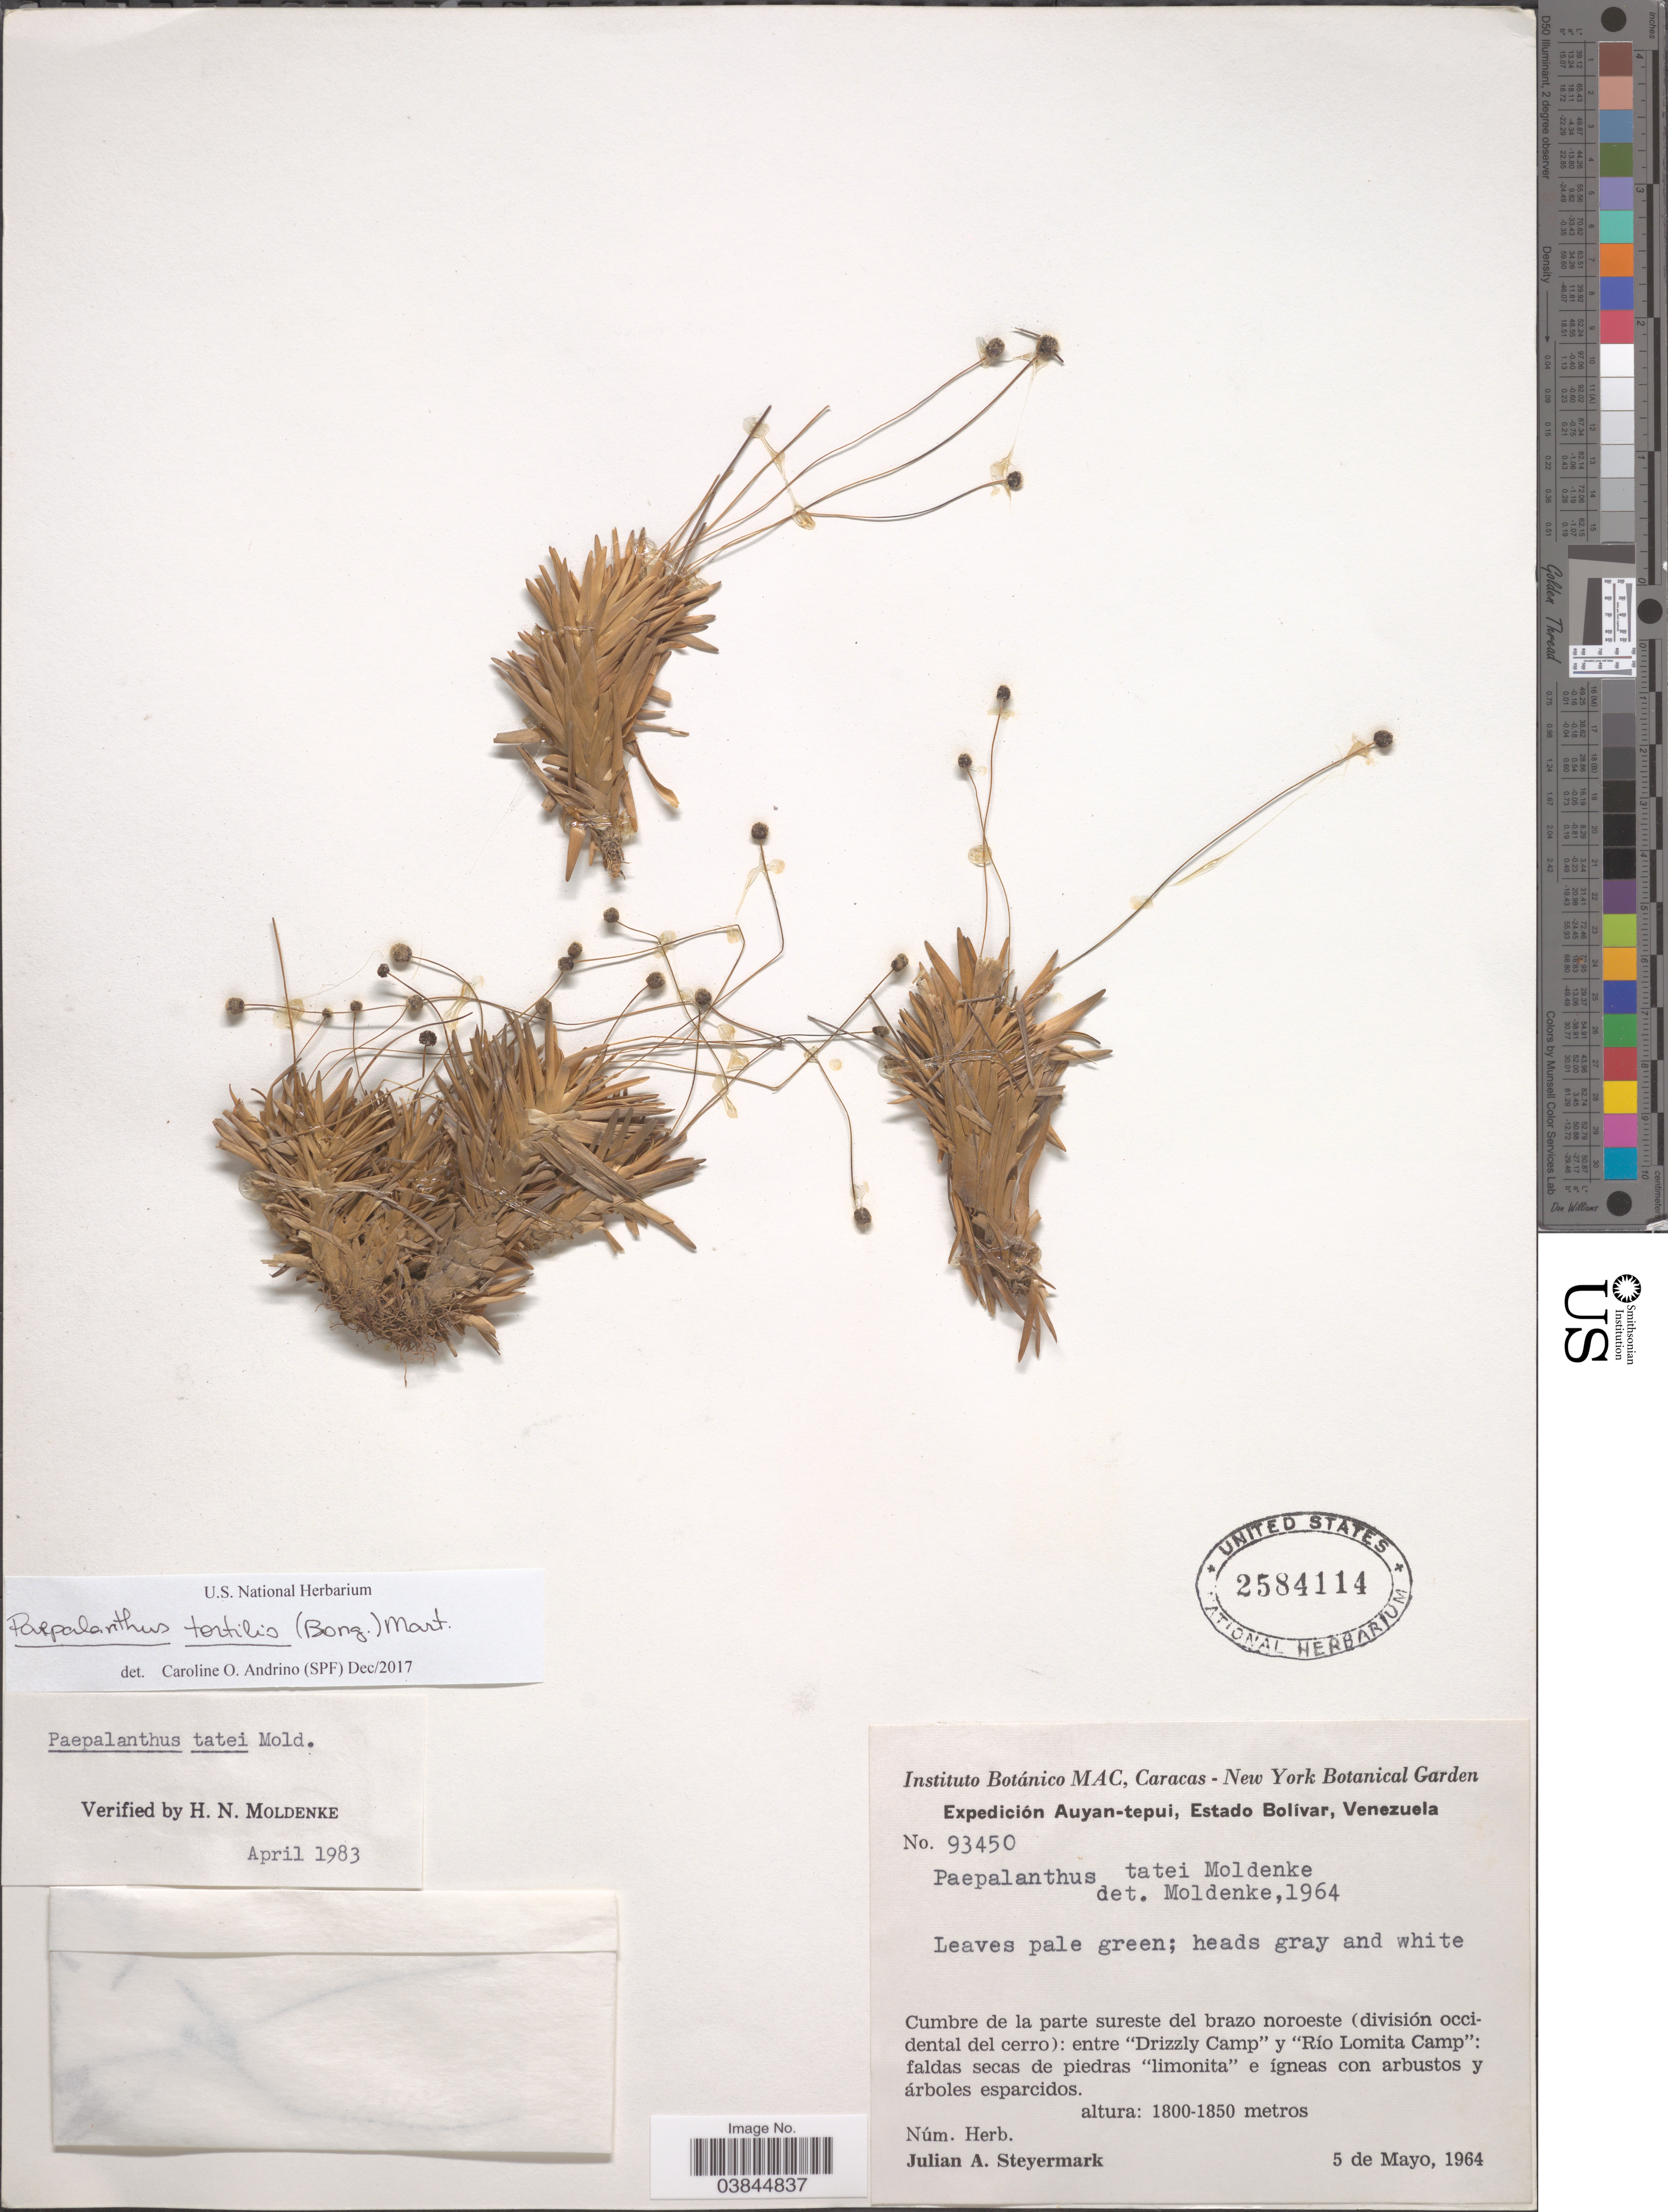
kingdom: Plantae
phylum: Tracheophyta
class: Liliopsida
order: Poales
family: Eriocaulaceae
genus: Paepalanthus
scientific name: Paepalanthus tortilis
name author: (Bong.) Koern.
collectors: J. Steyermark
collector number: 93450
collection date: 1964-05-05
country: Venezuela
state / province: Bolivar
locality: Auyan-tepui. Cumbre de la parte sureste del brazo noroeste (división occidental del cerro): entre "Drizzly Camp" y "Río Lomita Camp".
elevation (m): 1800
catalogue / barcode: US 2584114